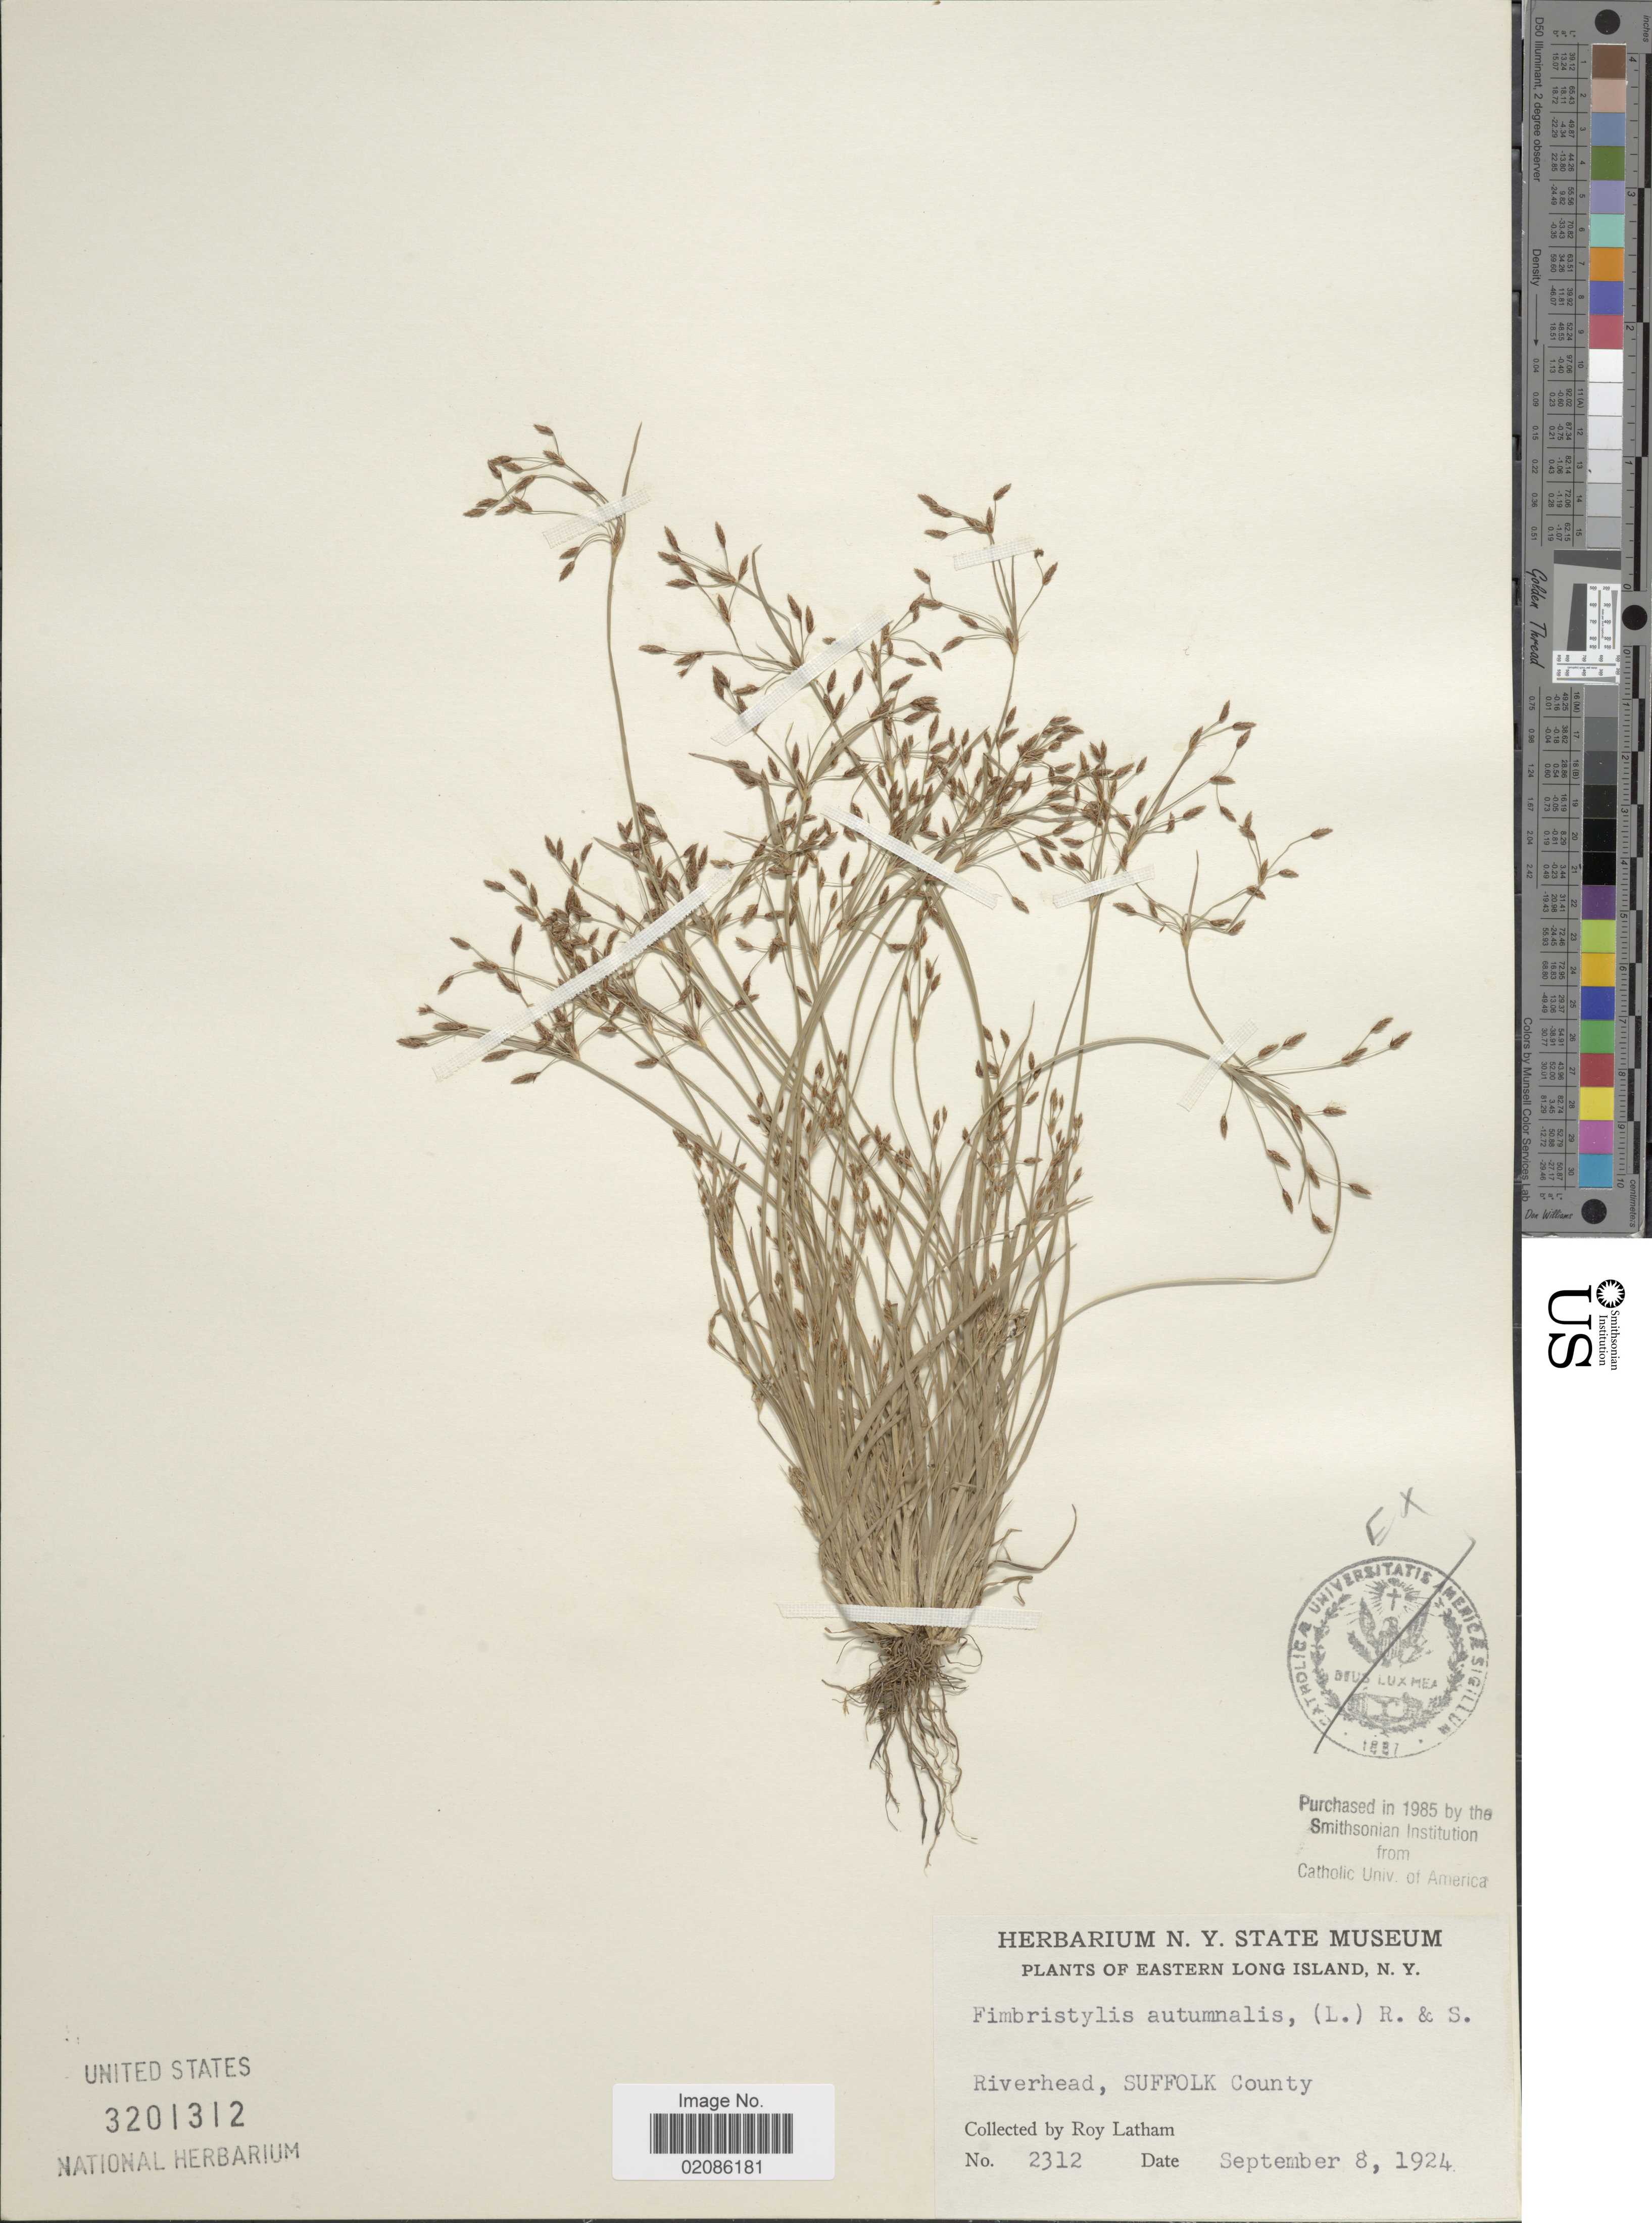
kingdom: Plantae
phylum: Tracheophyta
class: Liliopsida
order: Poales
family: Cyperaceae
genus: Fimbristylis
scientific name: Fimbristylis autumnalis (L.) Roem. & Schult.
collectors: R. Latham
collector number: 2312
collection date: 1924-09-08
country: United States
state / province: New York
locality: Eastern Long Island. Riverhead, Suffolk County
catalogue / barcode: US 3201312